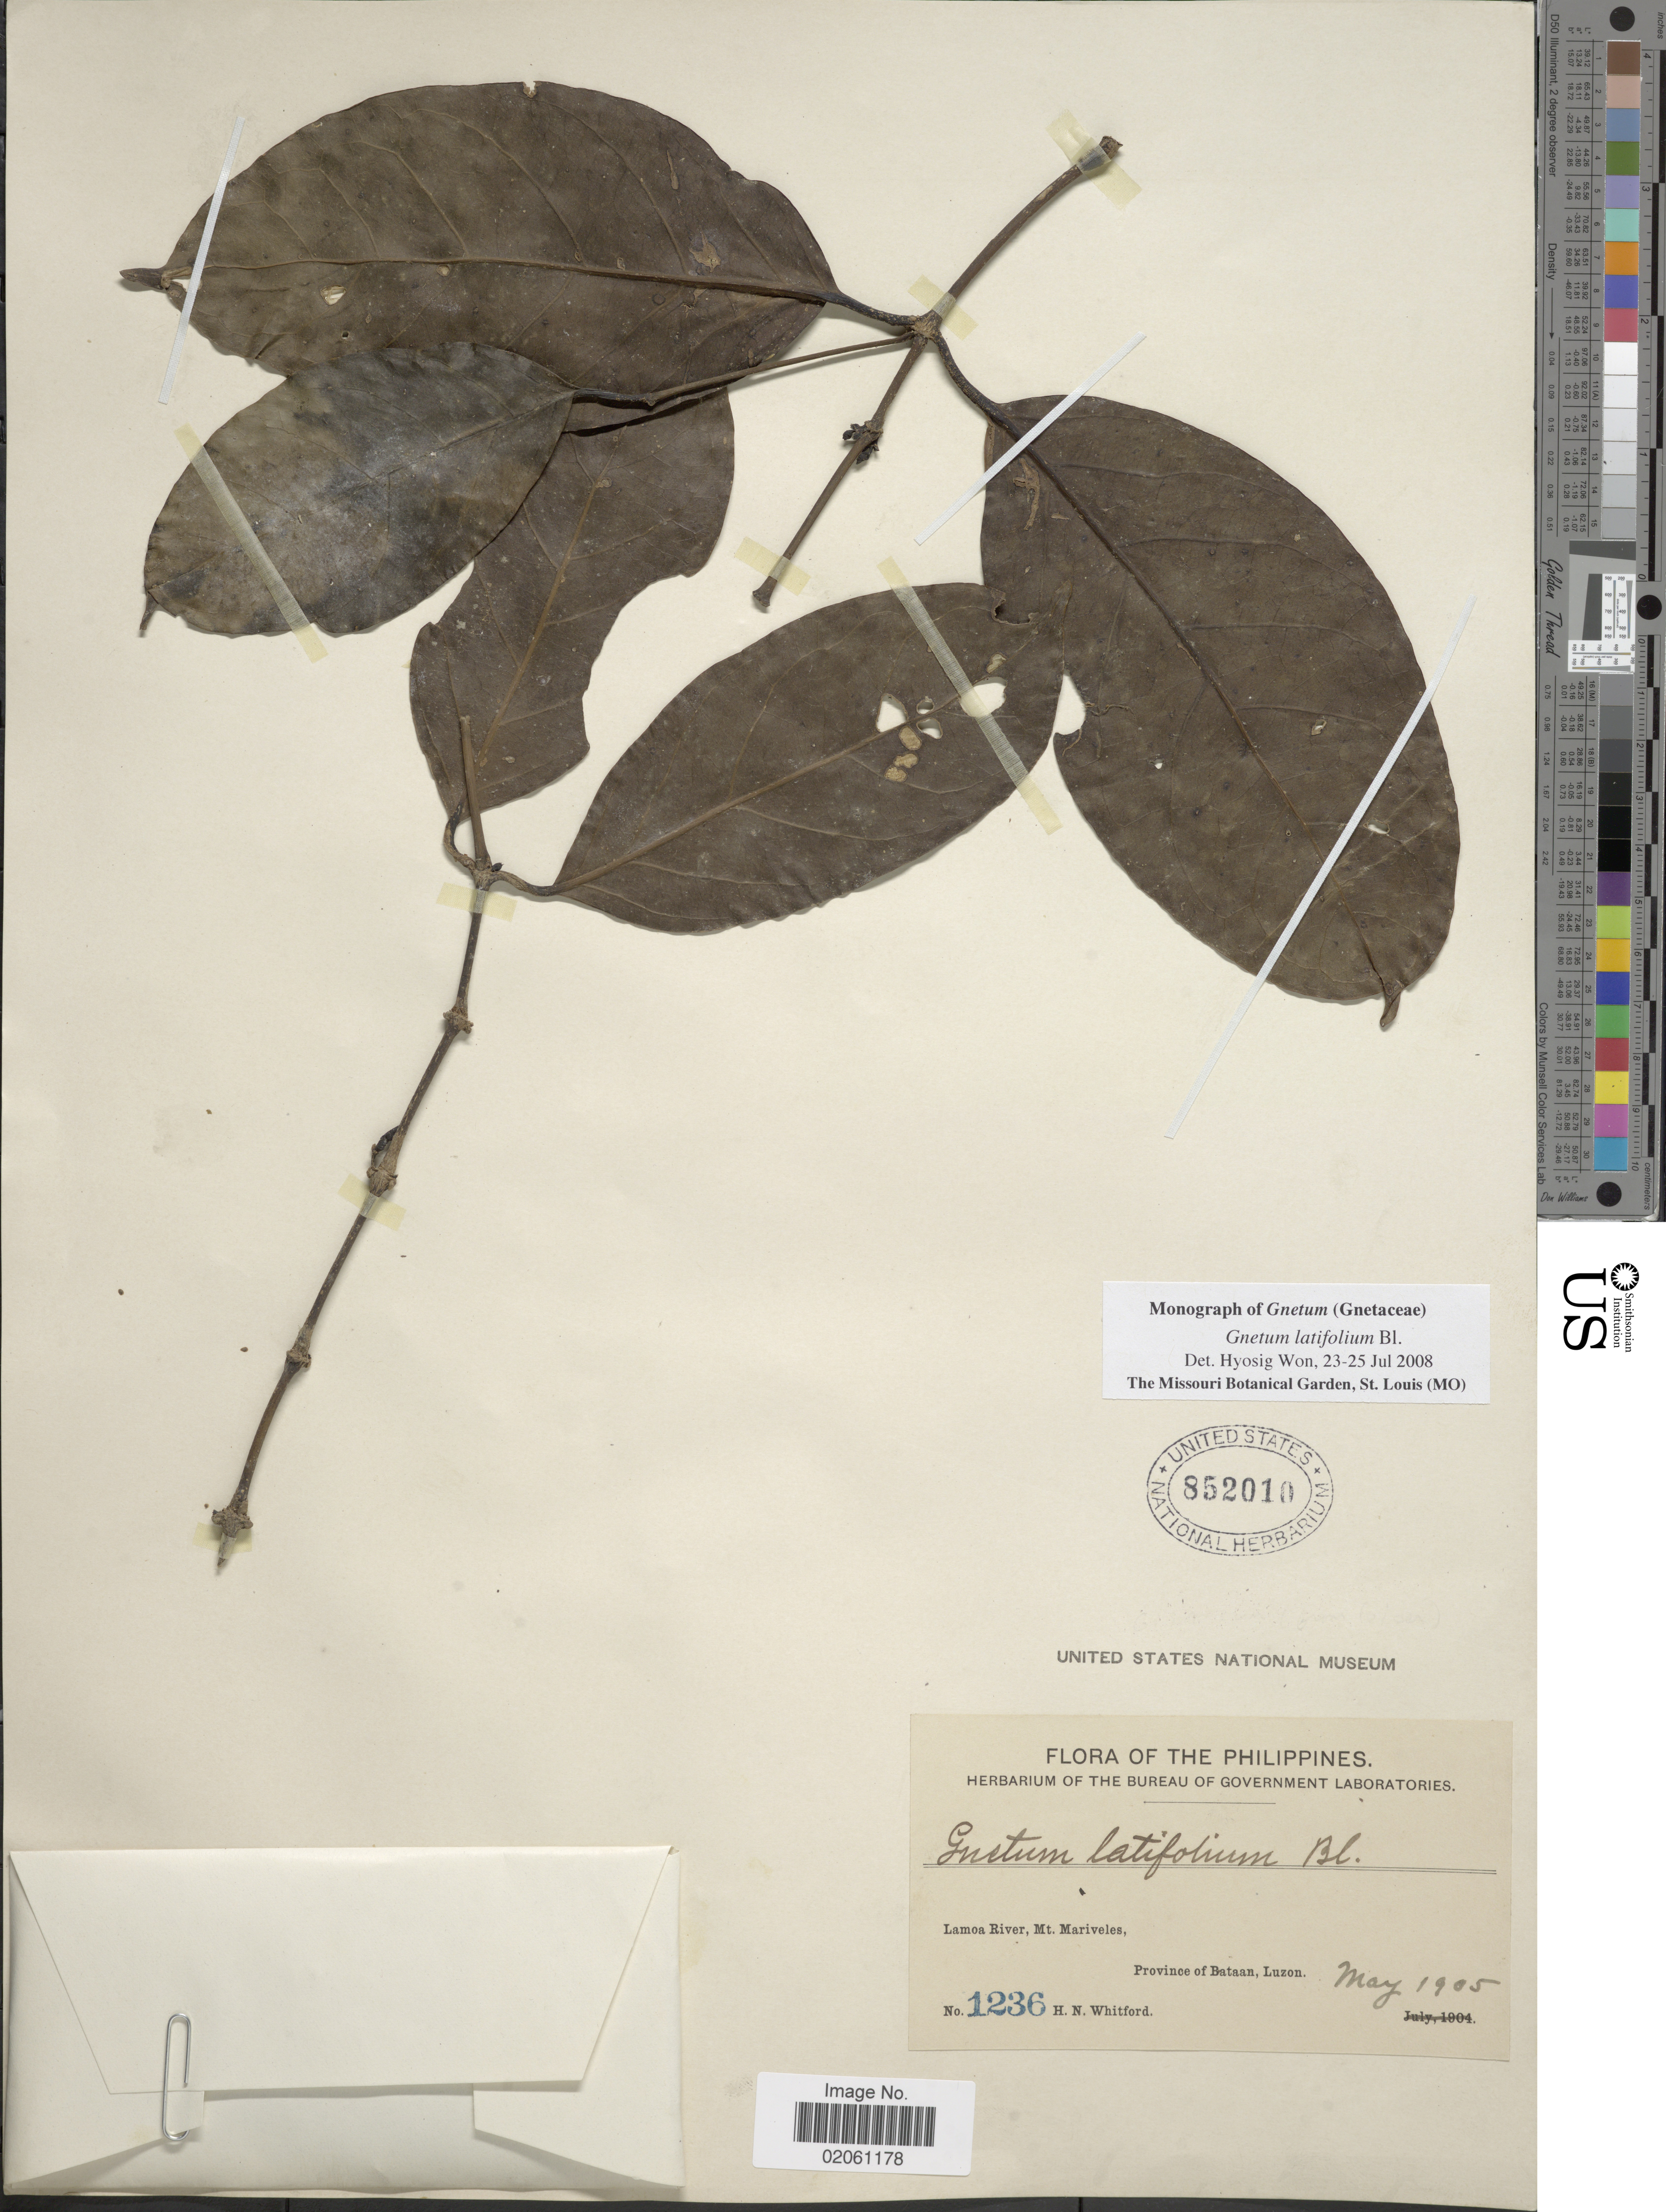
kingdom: Plantae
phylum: Tracheophyta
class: Gnetopsida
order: Gnetales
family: Gnetaceae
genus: Gnetum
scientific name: Gnetum indicum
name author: (Lour.) Merr.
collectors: H. N. Whitford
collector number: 1236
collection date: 1905-05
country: Philippines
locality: Lamoa River, Mt. Mariveles, Province of Bataan, Luzon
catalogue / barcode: US 852010